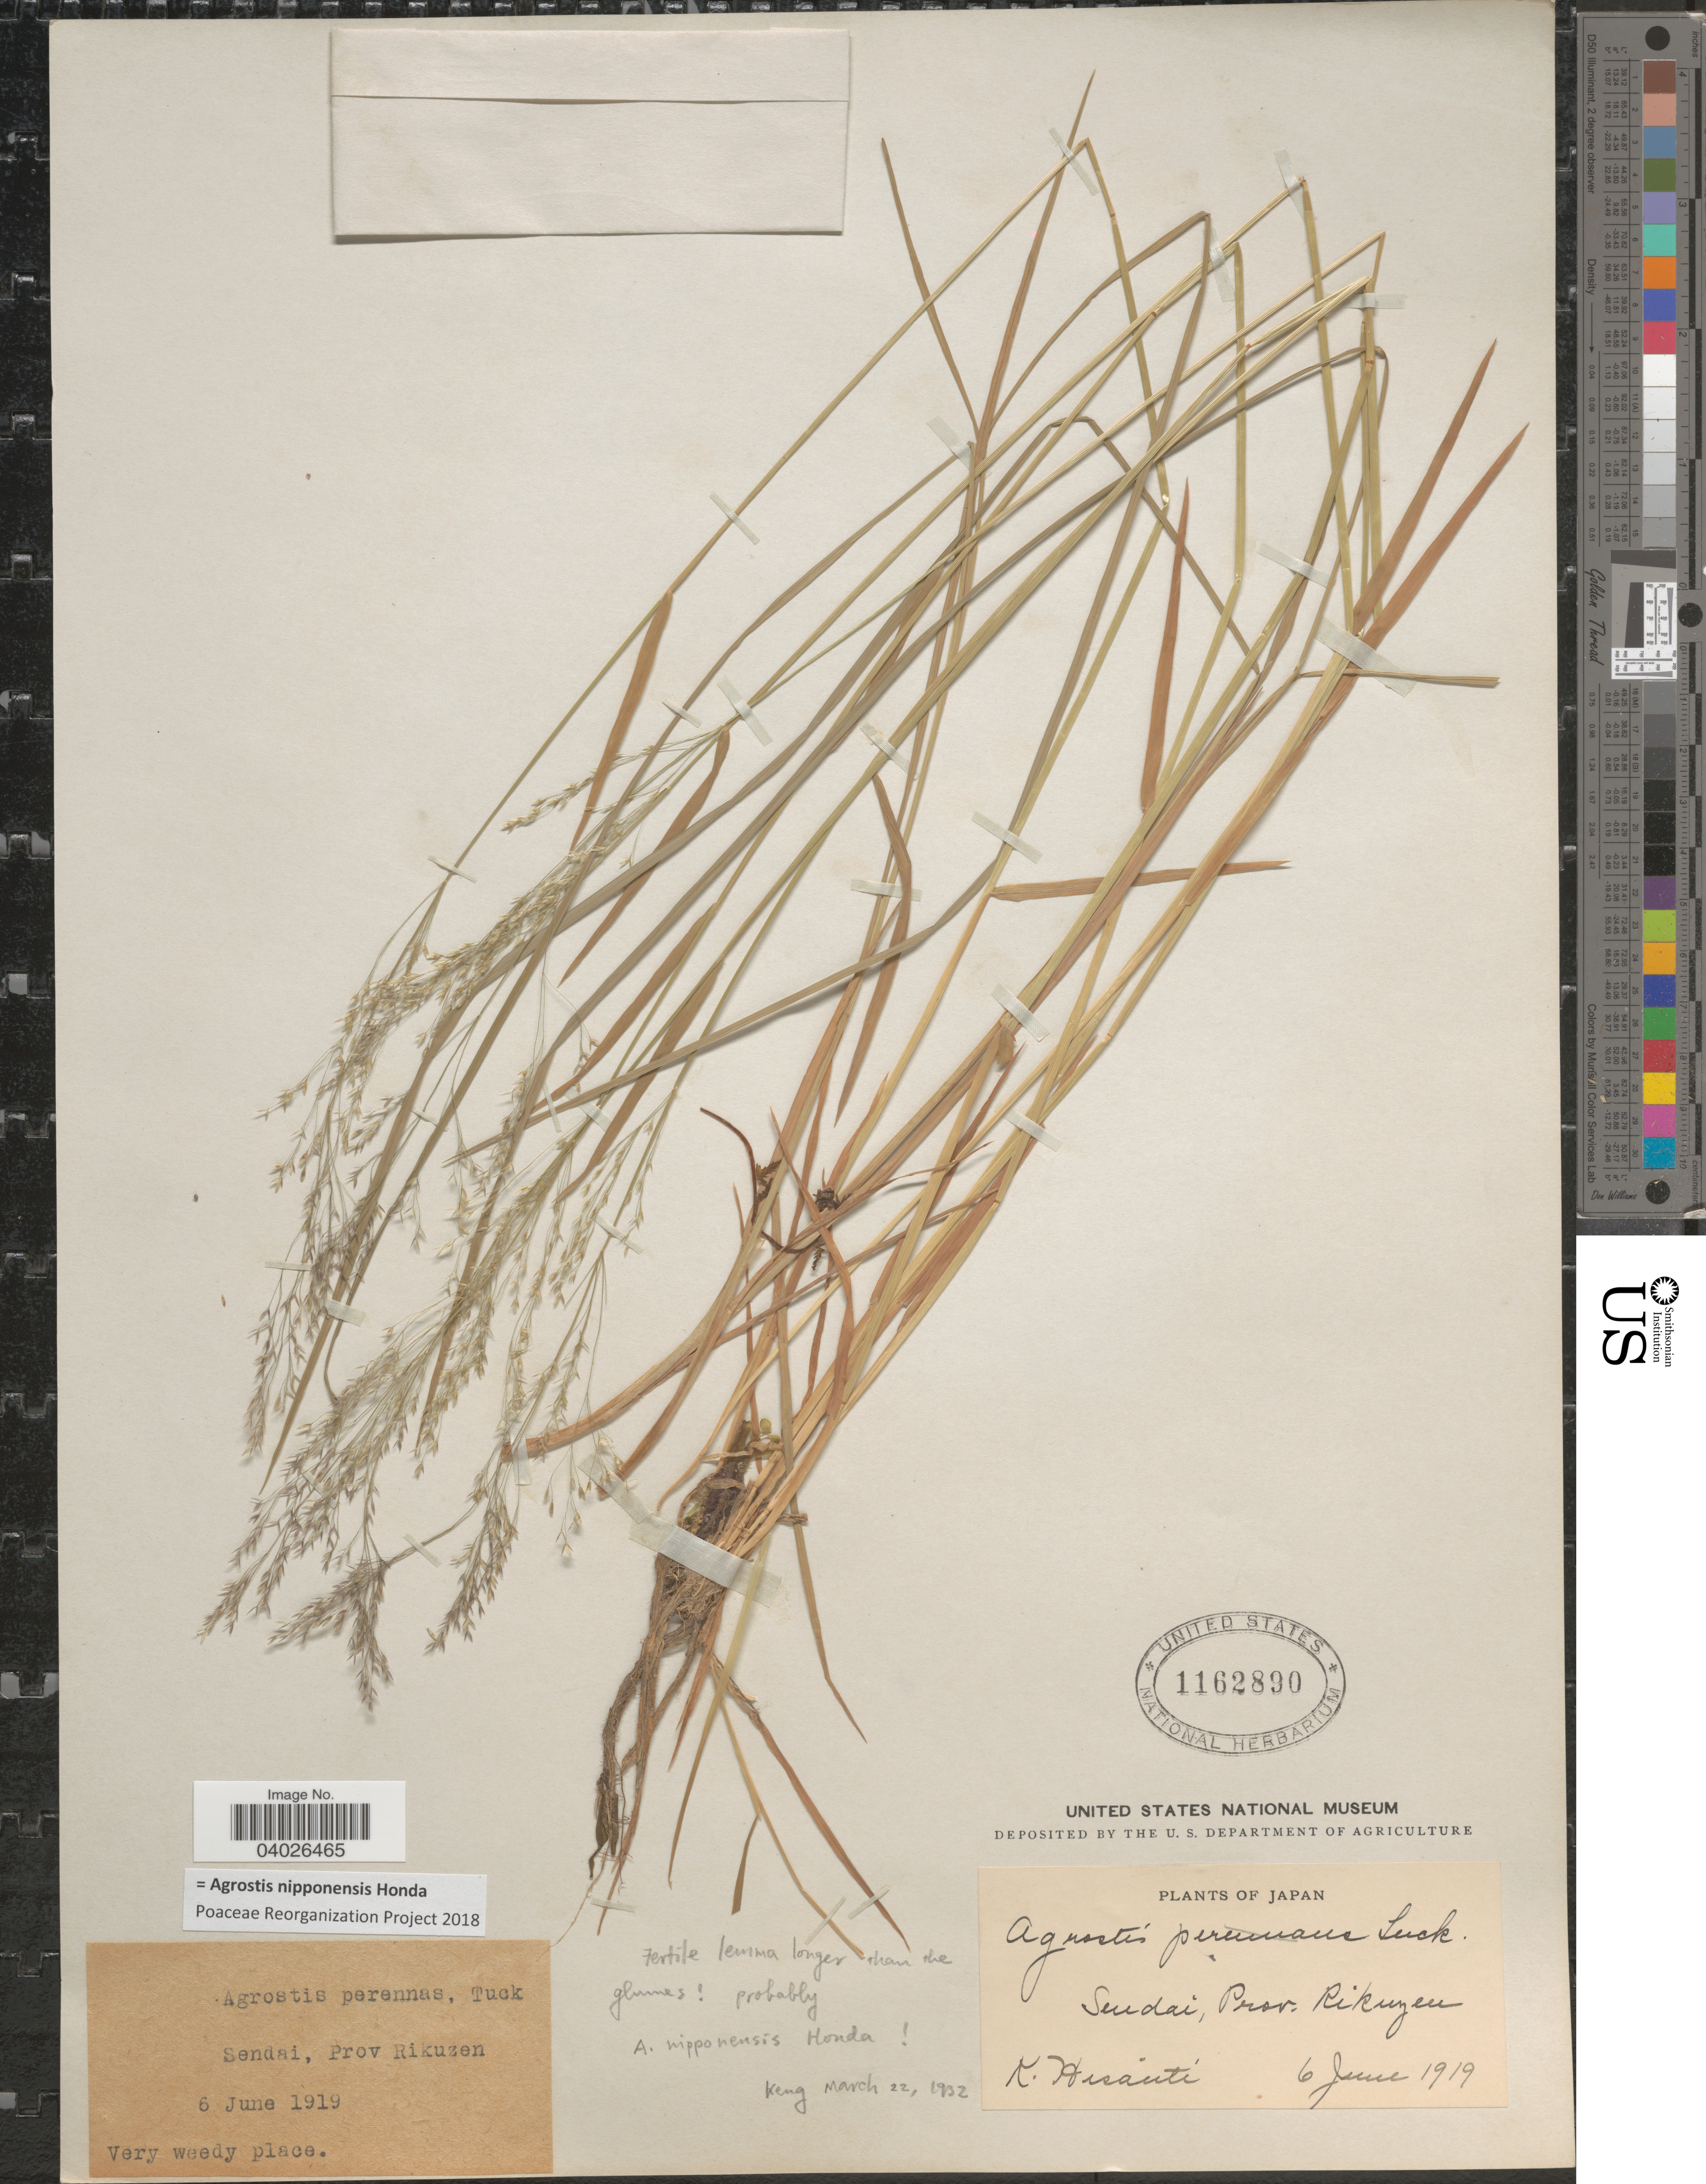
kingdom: Plantae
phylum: Tracheophyta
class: Liliopsida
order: Poales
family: Poaceae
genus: Agrostis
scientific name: Agrostis nipponensis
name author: Honda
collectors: K. Hisauti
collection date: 1919-06-06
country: Japan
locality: Sendai, Prov. Rikuzen.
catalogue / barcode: US 1162890